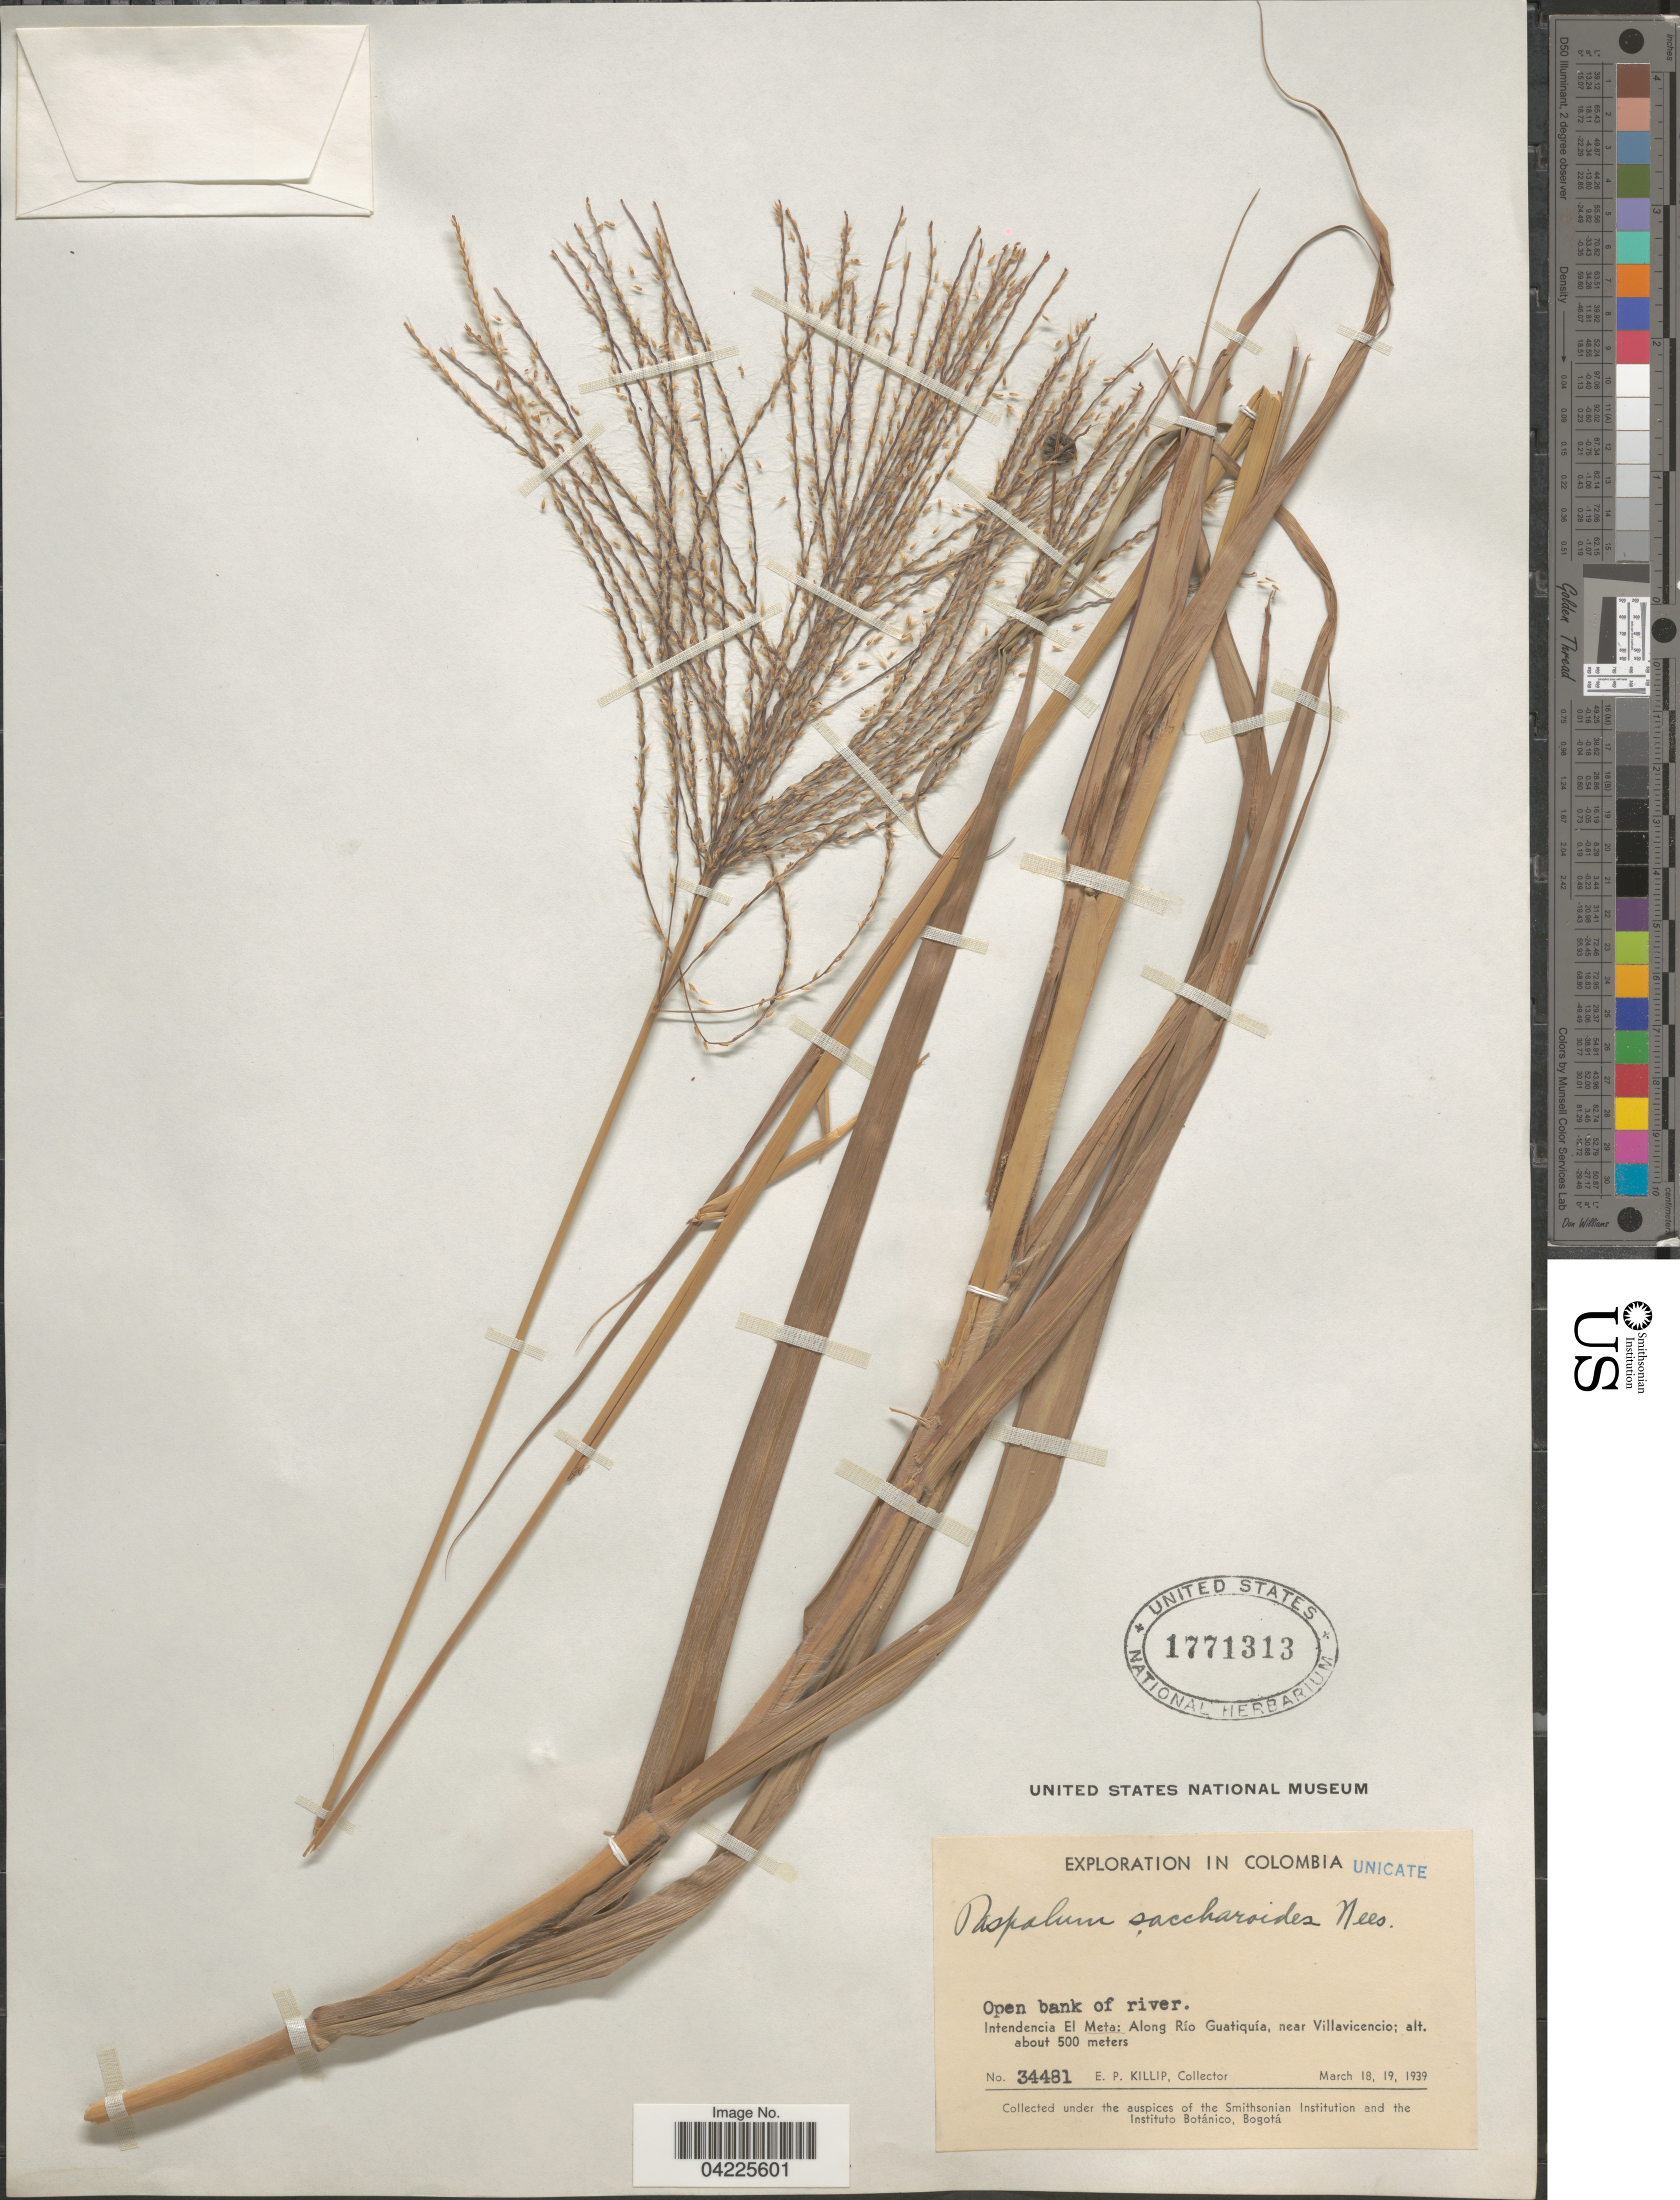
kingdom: Plantae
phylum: Tracheophyta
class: Liliopsida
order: Poales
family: Poaceae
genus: Paspalum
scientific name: Paspalum saccharoides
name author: Nees ex Trin.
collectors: E. P. Killip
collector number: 34481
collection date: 1939-03-18/1939-03-19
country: Colombia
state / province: Meta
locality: Intendencia El Meta: Along Río Guatiquía, near Villavicencio.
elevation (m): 500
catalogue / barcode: US 1771313